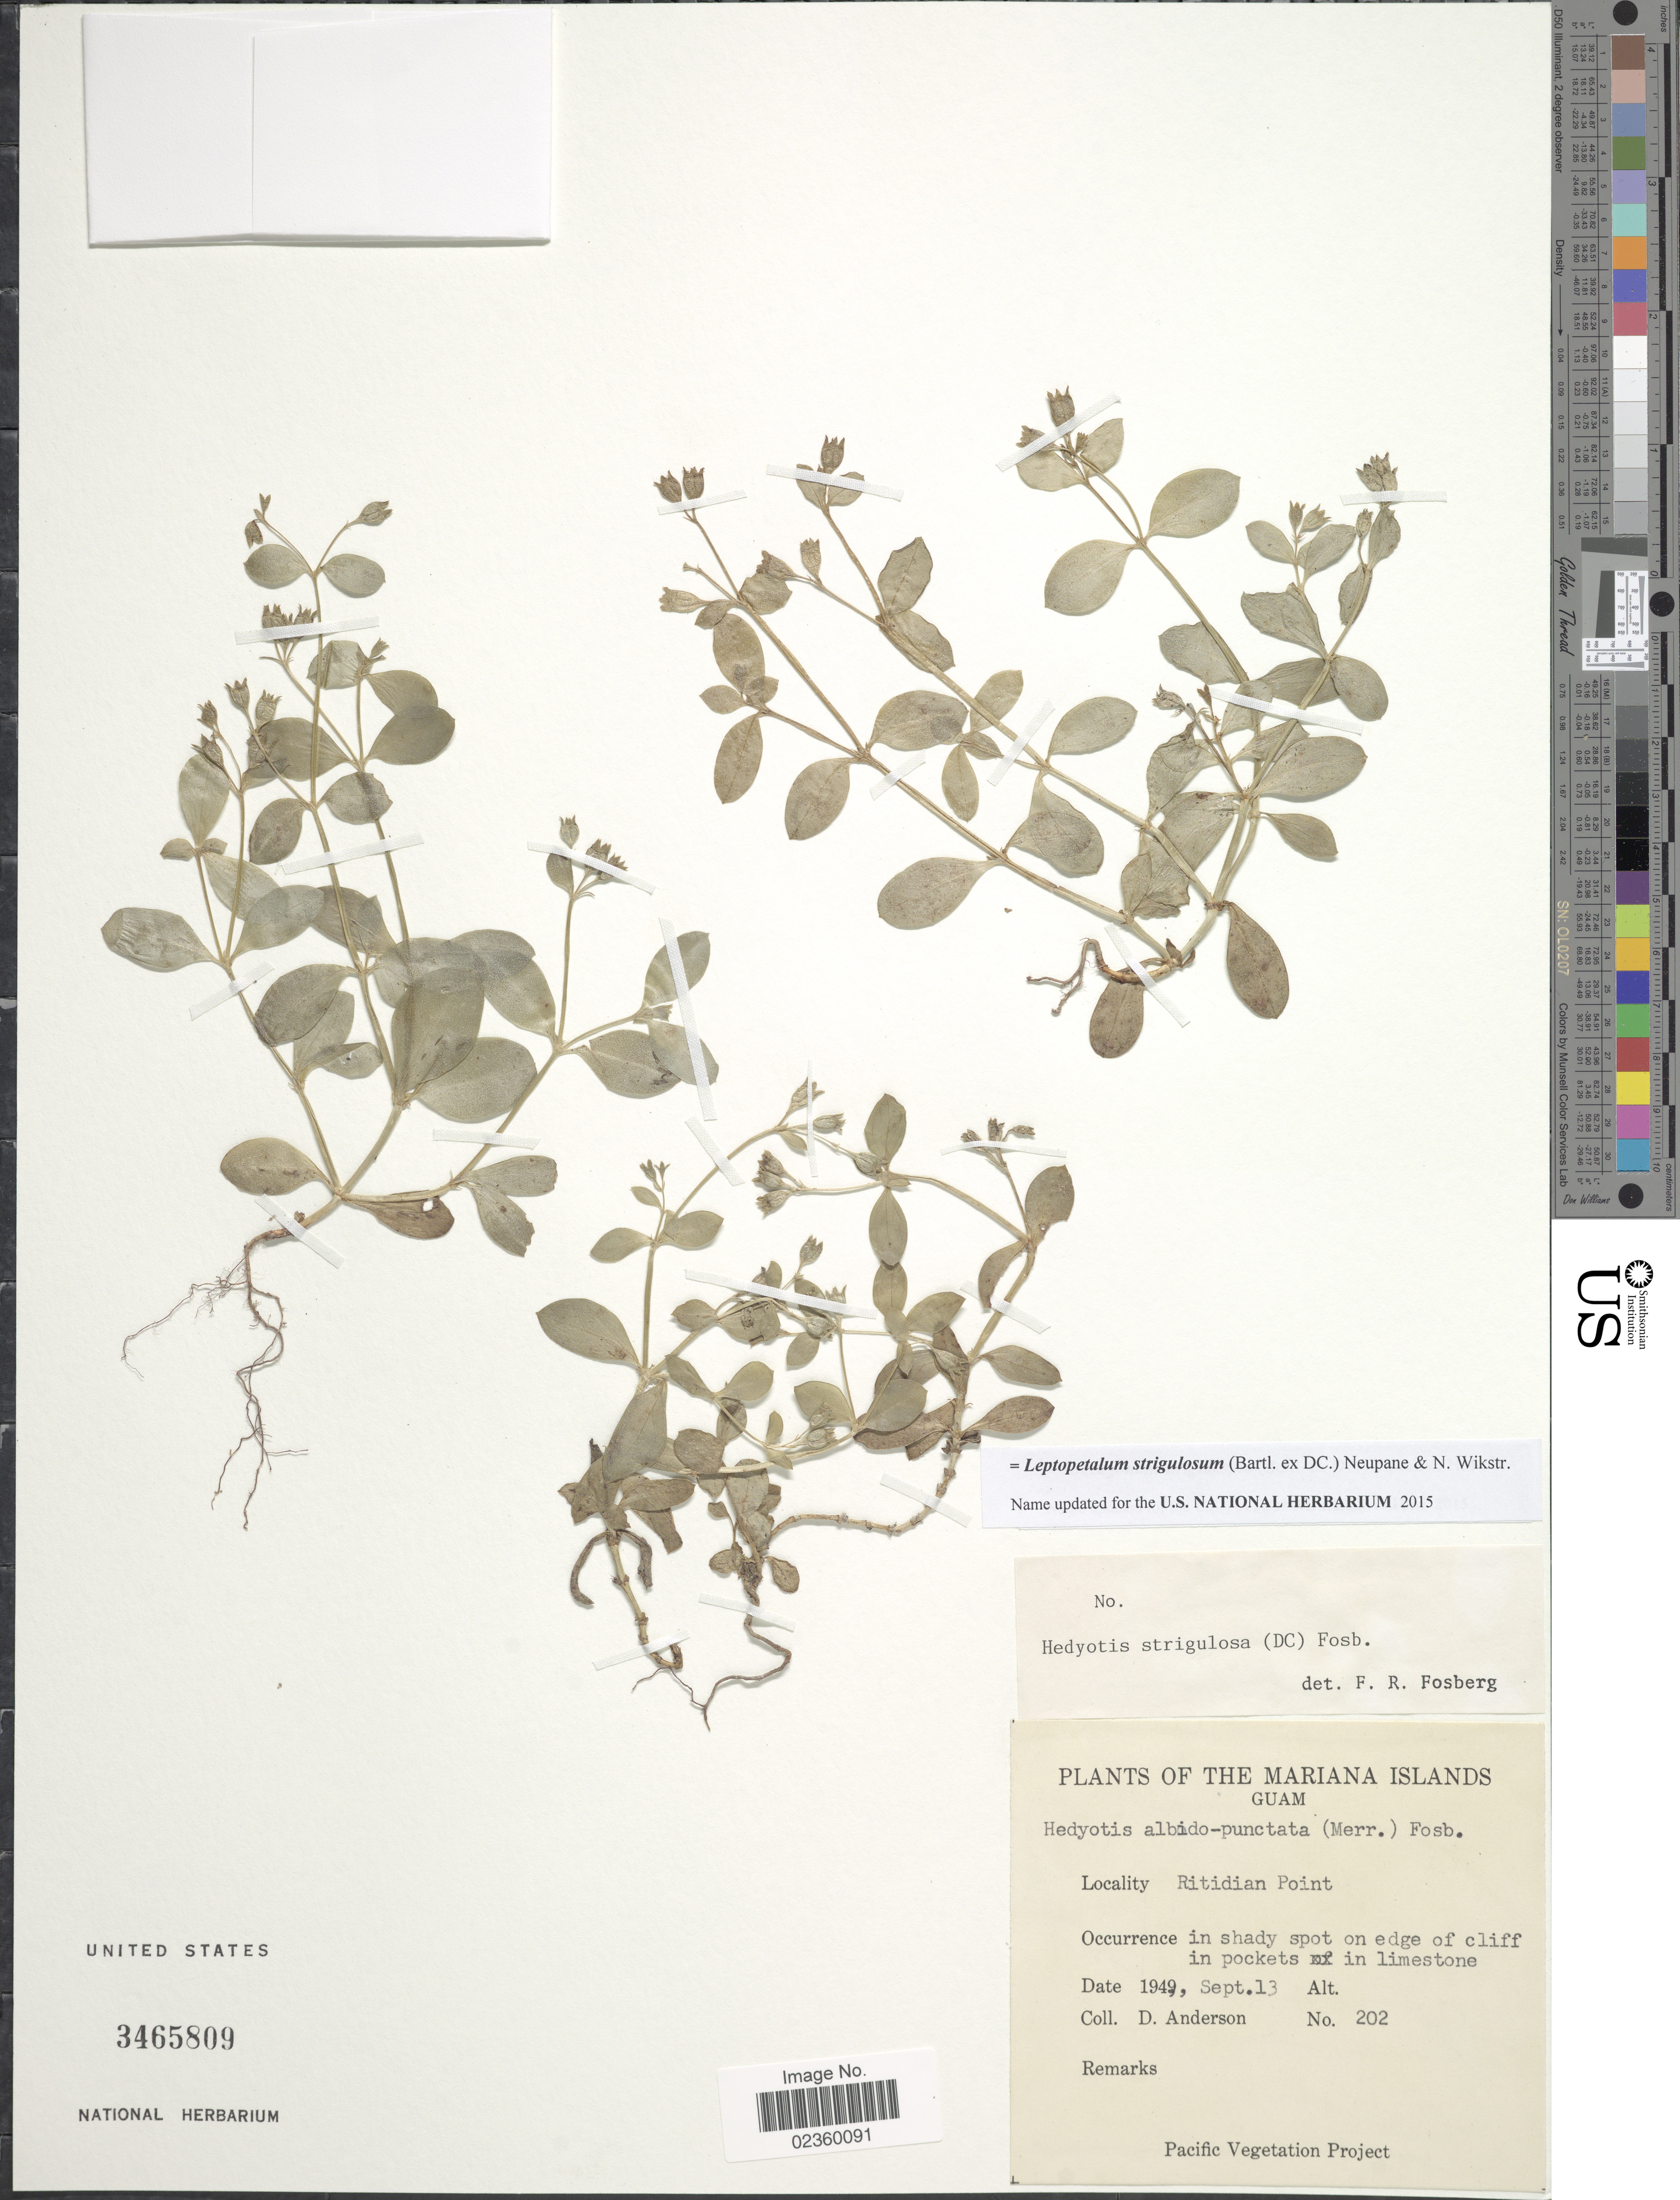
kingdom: Plantae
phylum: Tracheophyta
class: Magnoliopsida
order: Gentianales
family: Rubiaceae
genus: Leptopetalum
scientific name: Leptopetalum strigulosum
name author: (Bartl. ex DC.) Neupane & N. Wikstr.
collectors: D. Anderson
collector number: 202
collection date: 1949-09-13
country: Guam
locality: The Mariana Islands, Ritidian Point, in shady spot on edge of cliff in pockets in limestone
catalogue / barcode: US 3465809